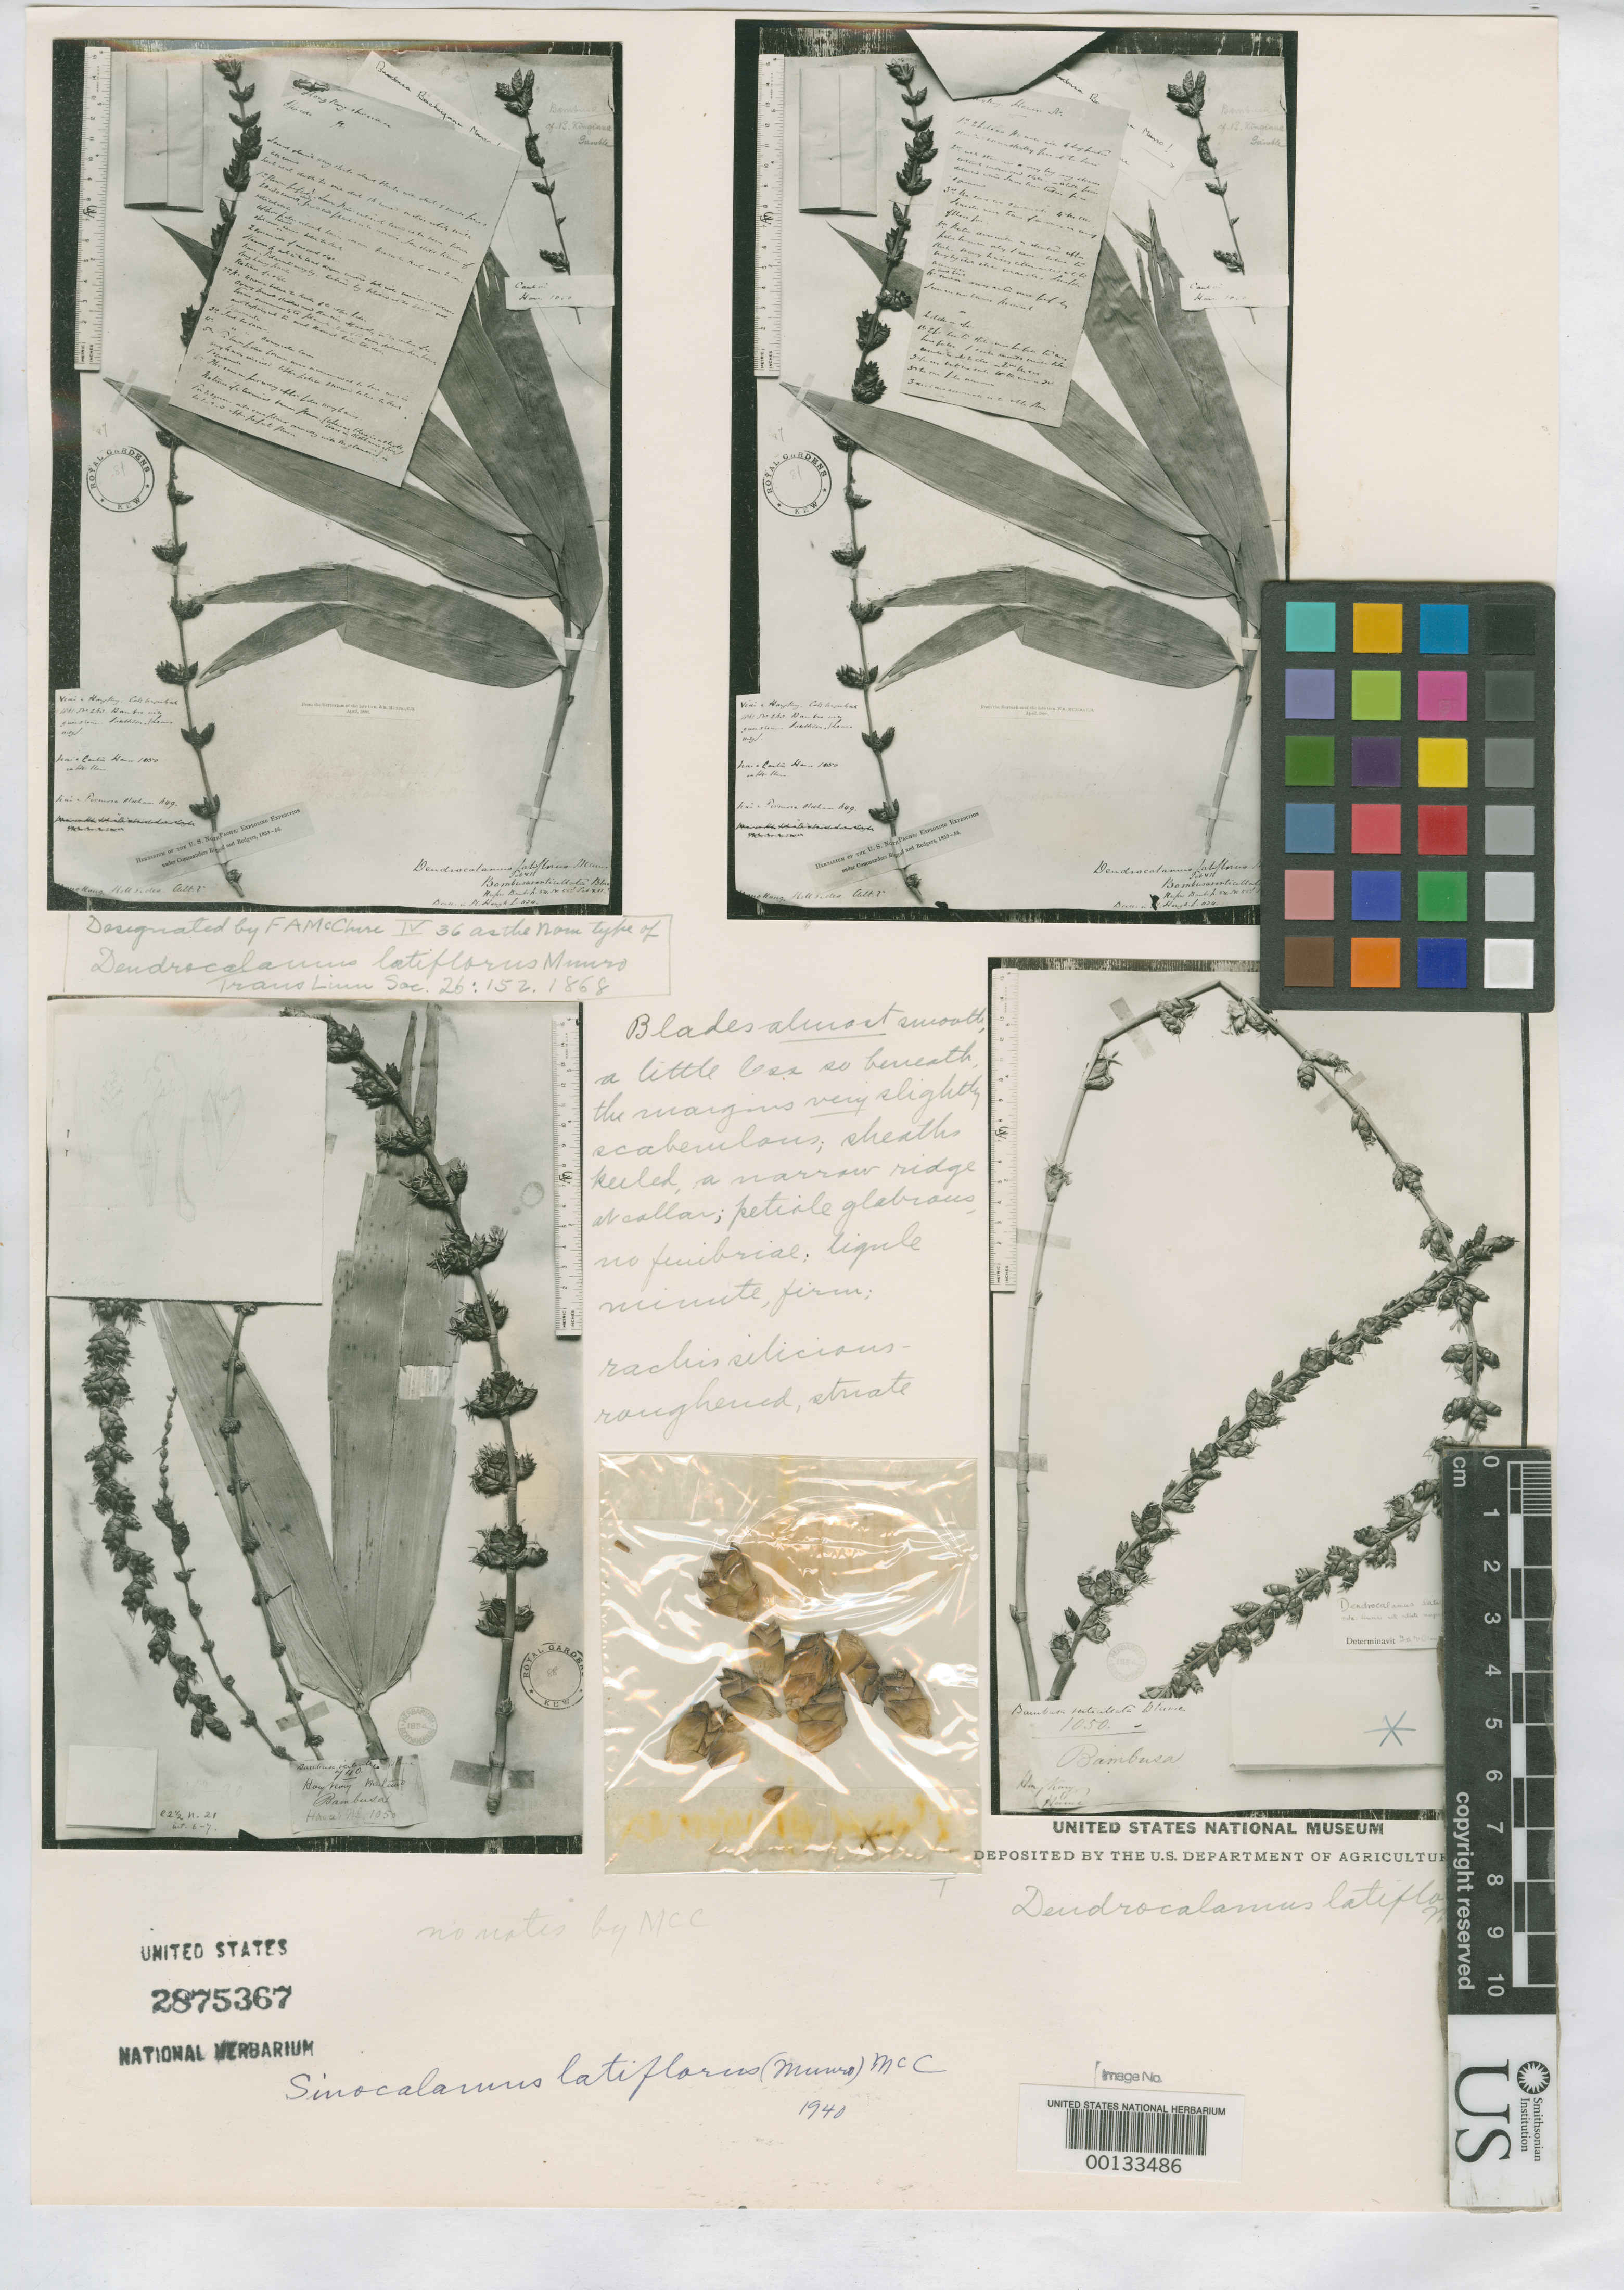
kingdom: Plantae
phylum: Tracheophyta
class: Liliopsida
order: Poales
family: Poaceae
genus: Dendrocalamus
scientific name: Dendrocalamus latiflorus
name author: Munro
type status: Syntype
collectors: C. Wright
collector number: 1050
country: China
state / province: Hong Kong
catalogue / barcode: US 2875367